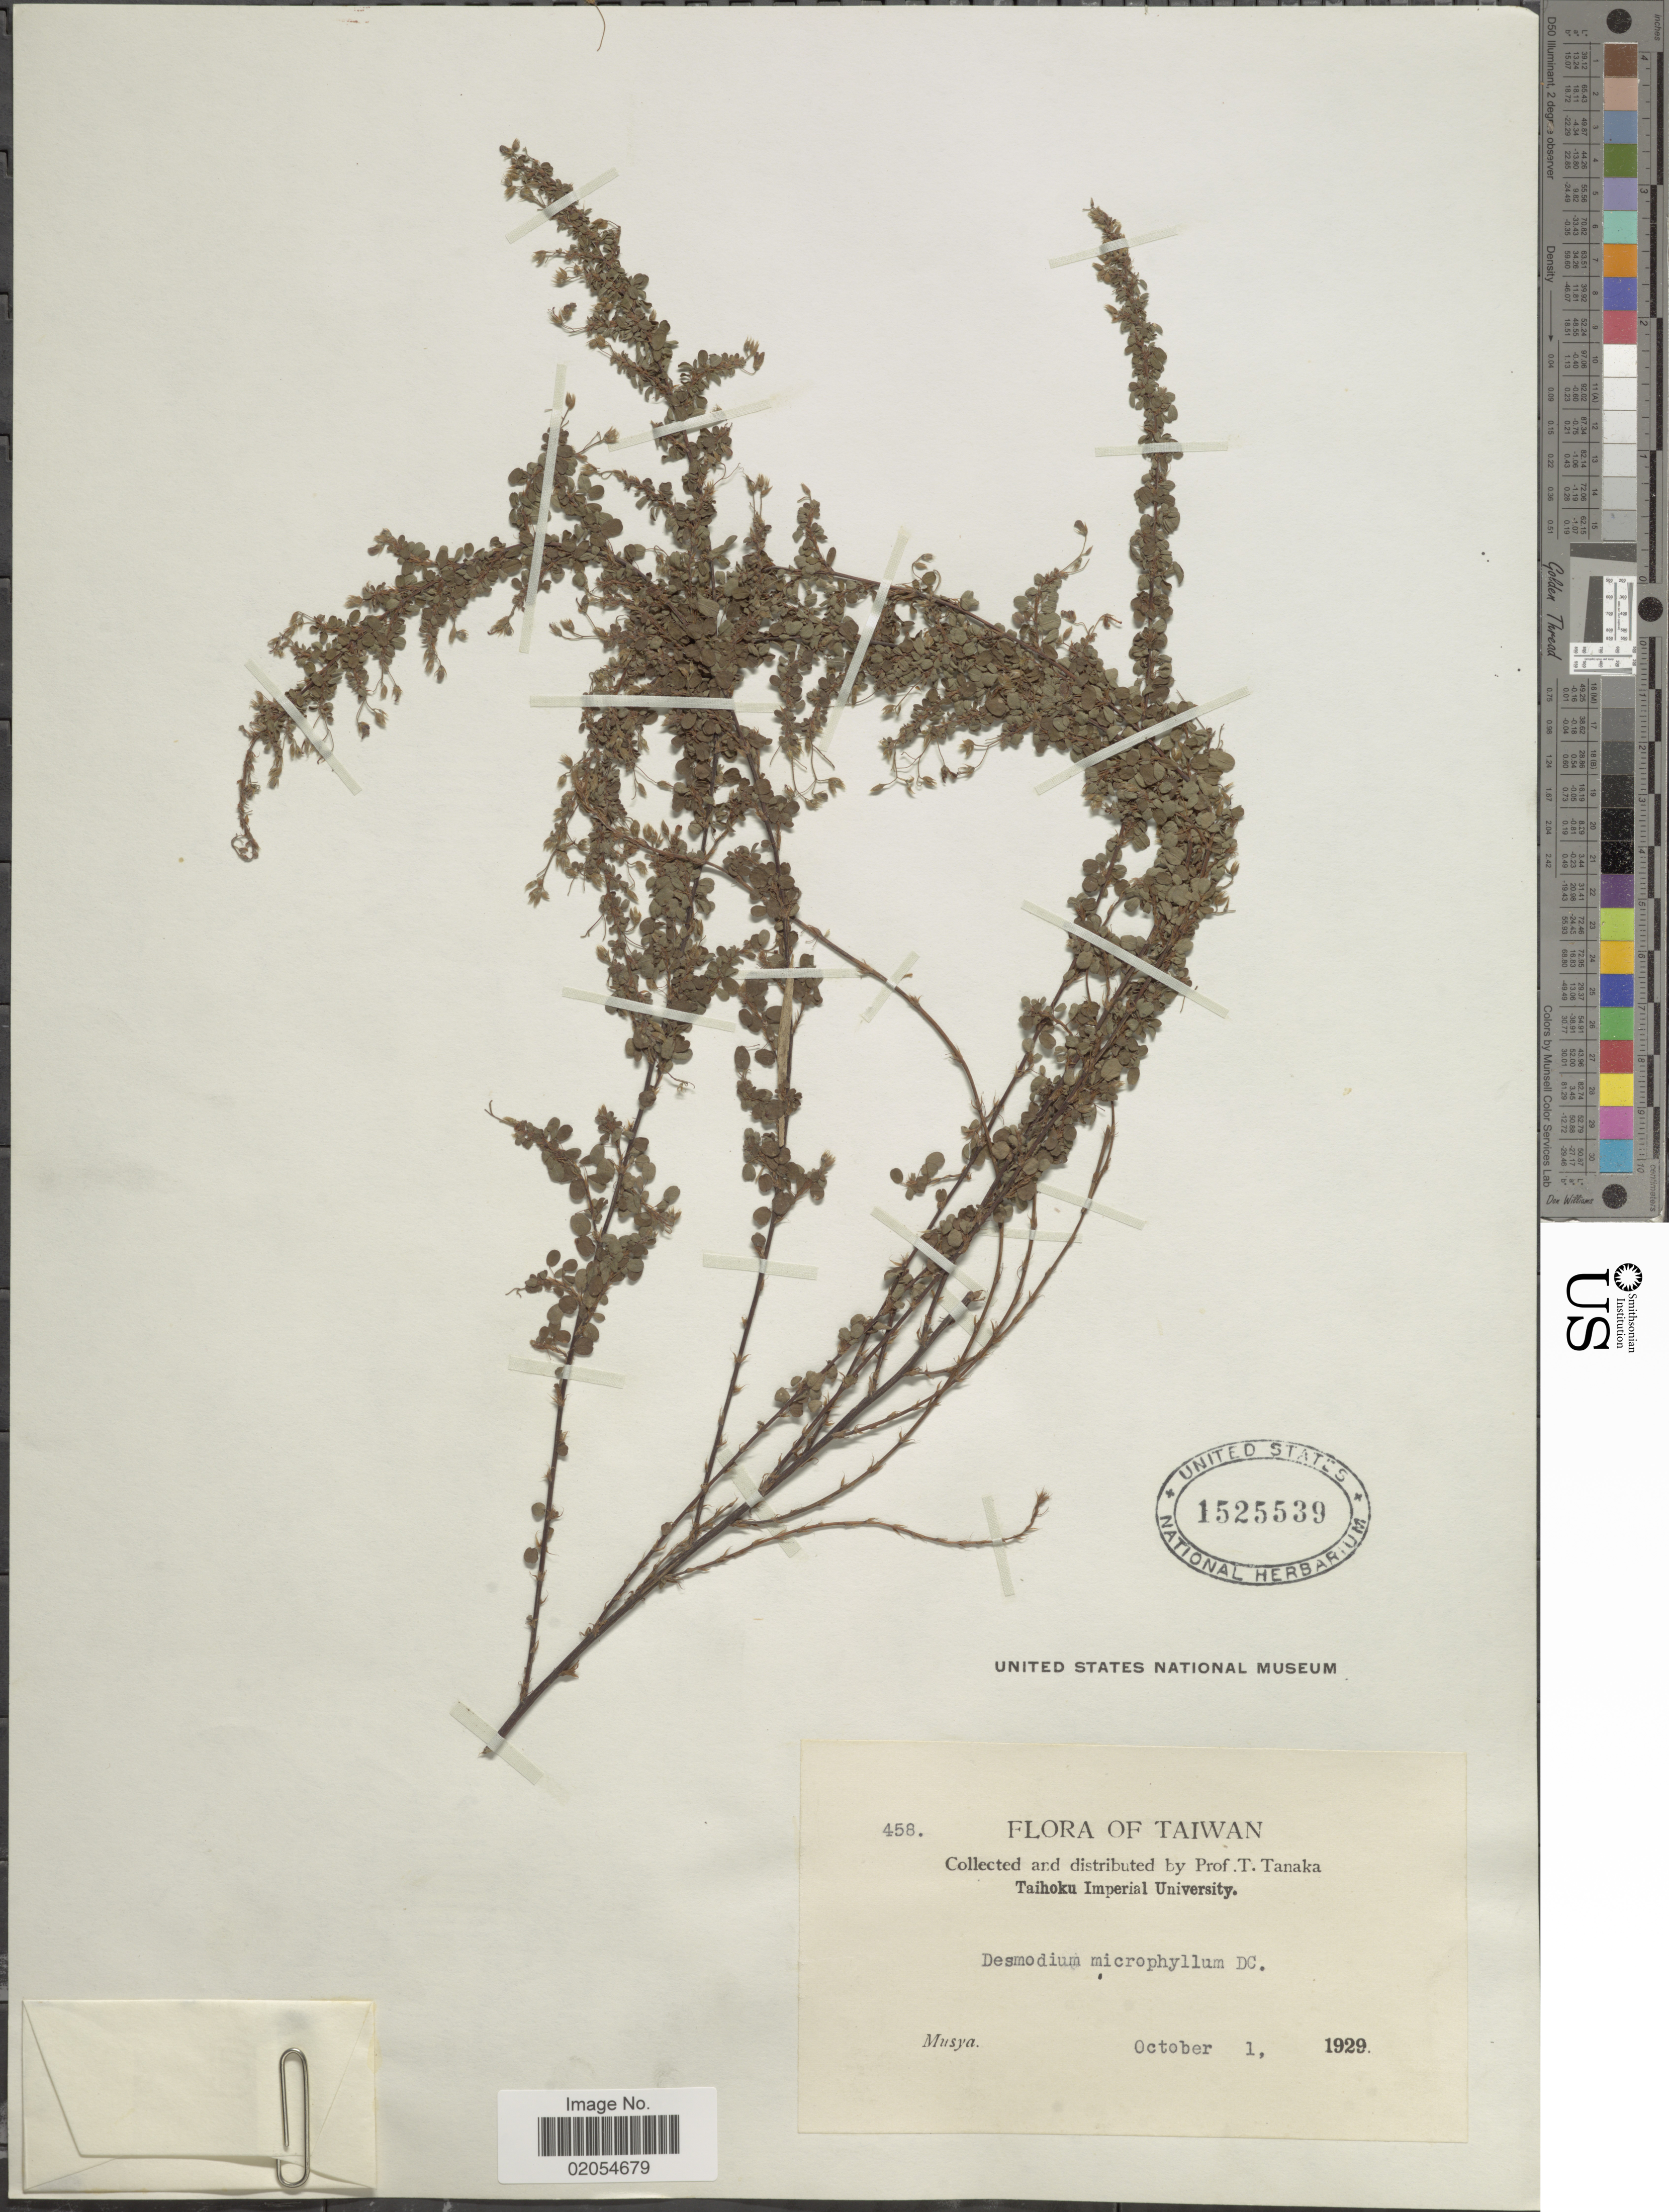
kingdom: Plantae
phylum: Tracheophyta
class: Magnoliopsida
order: Fabales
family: Fabaceae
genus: Leptodesmia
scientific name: Leptodesmia microphylla var. microphylla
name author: (Thunb.) H. Ohashi & K. Ohashi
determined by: Strong, Mark T., (BOT), Smithsonian Institution - National Museum of Natural History (UNITED STATES)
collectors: T. Tanaka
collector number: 458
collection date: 1929-10-01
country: Taiwan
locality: Musya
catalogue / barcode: US 1525539